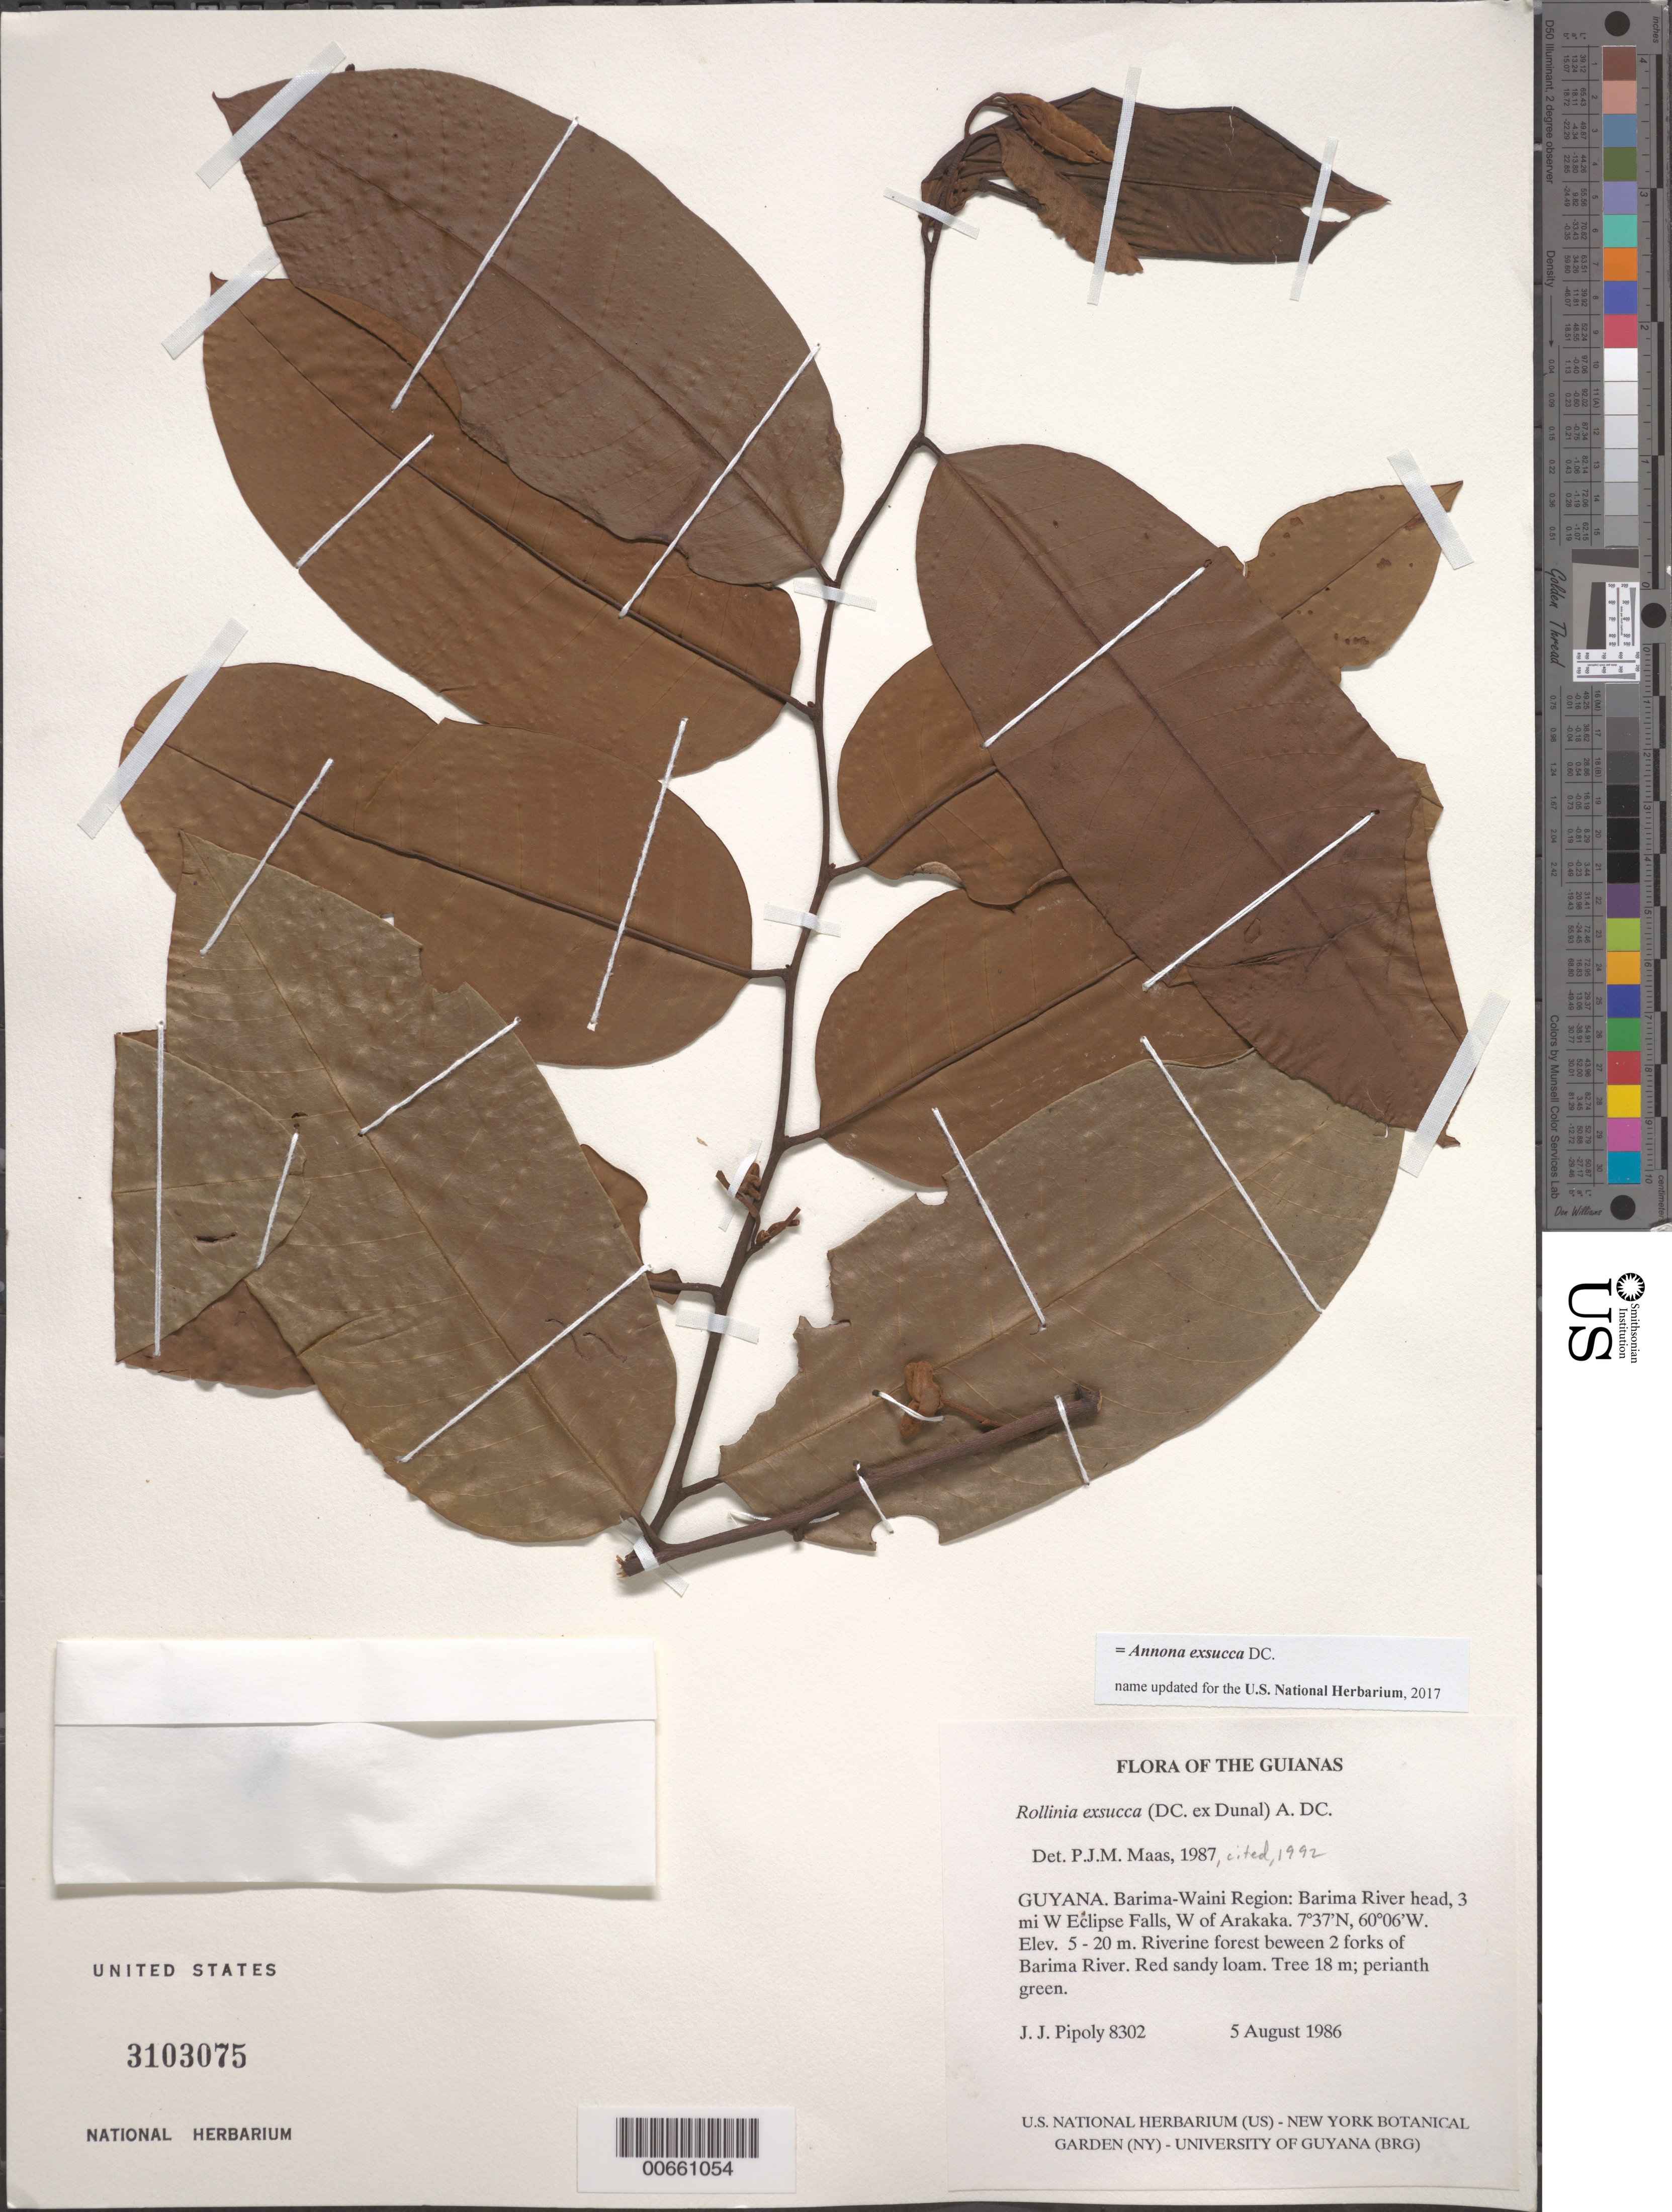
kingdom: Plantae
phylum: Tracheophyta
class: Magnoliopsida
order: Magnoliales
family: Annonaceae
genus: Annona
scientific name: Annona exsucca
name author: DC. ex Dunal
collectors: J. J. Pipoly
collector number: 8302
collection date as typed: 5 August 1986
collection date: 1986-08-05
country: Guyana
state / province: Barima-Waini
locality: Barima River head; 3 mi W Eclipse Falls, W of Arakaka, between 2 forks of Barima River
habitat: Riverine forest. Red sandy loam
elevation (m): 5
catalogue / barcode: US 3103075